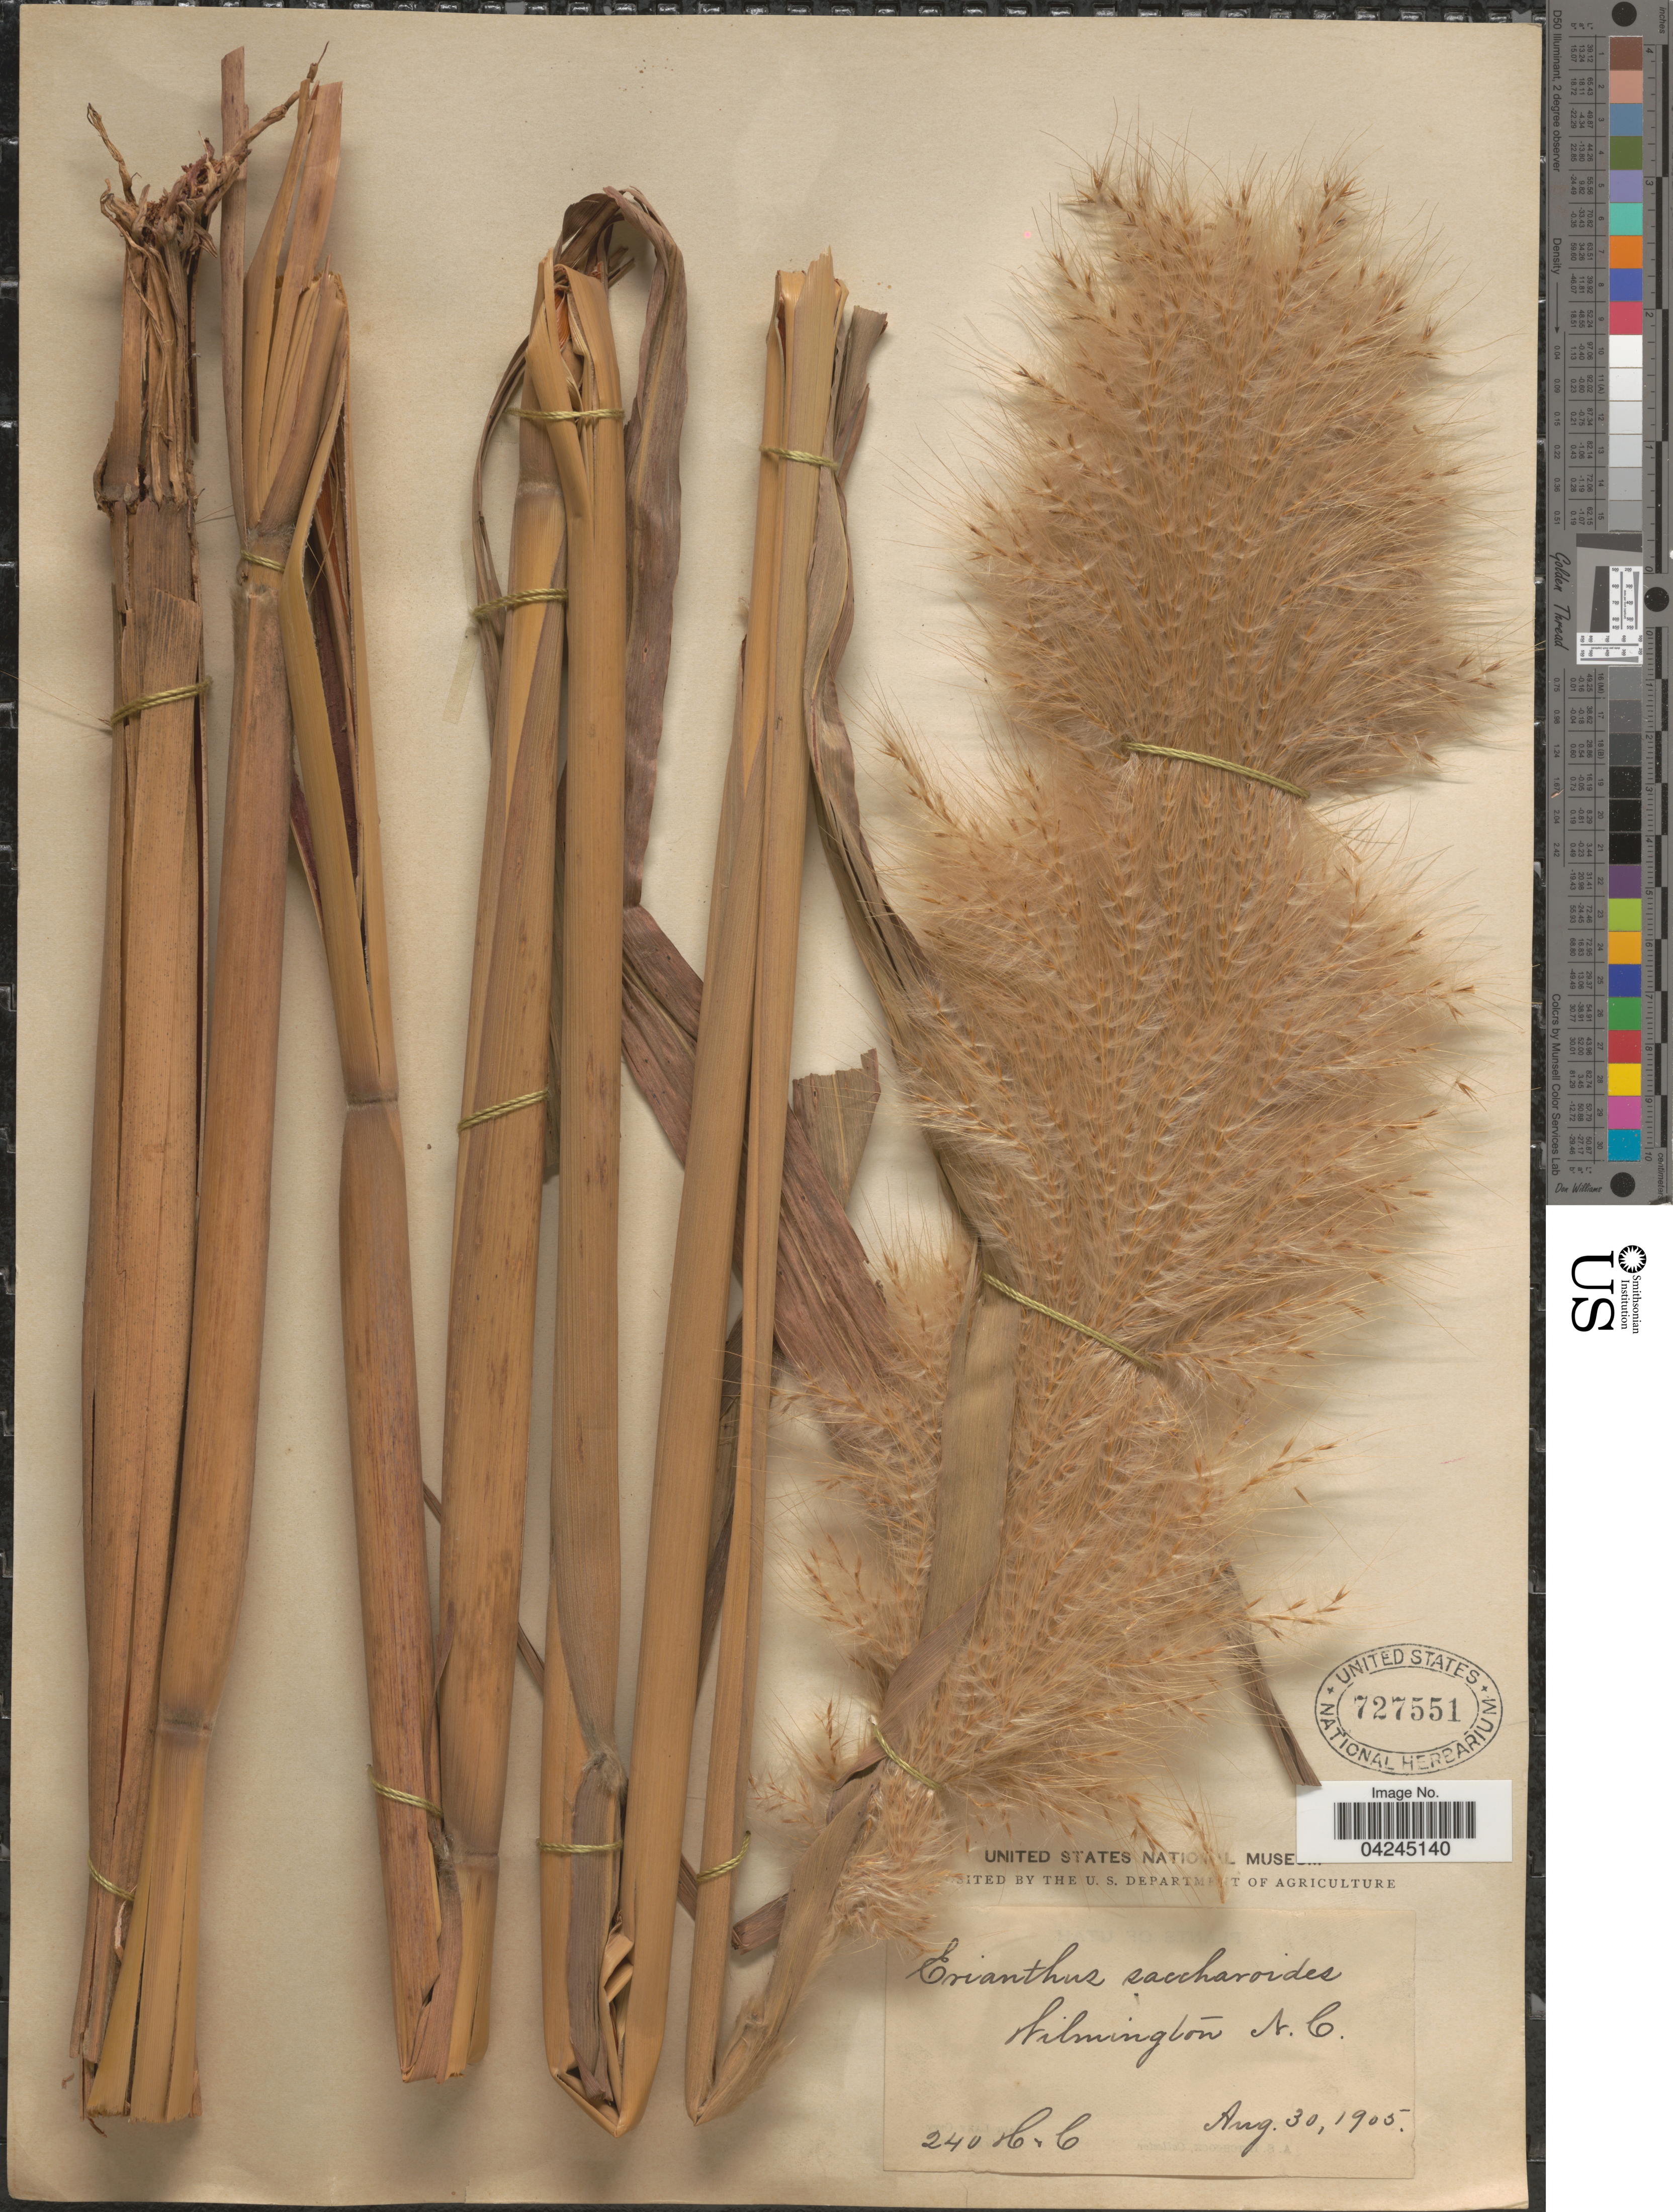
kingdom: Plantae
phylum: Tracheophyta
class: Liliopsida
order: Poales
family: Poaceae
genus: Erianthus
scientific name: Erianthus giganteus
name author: (Walter) P. Beauv.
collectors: H. & C.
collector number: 240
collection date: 1905-08-30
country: United States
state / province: North Carolina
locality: Wilmington.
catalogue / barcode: US 727551